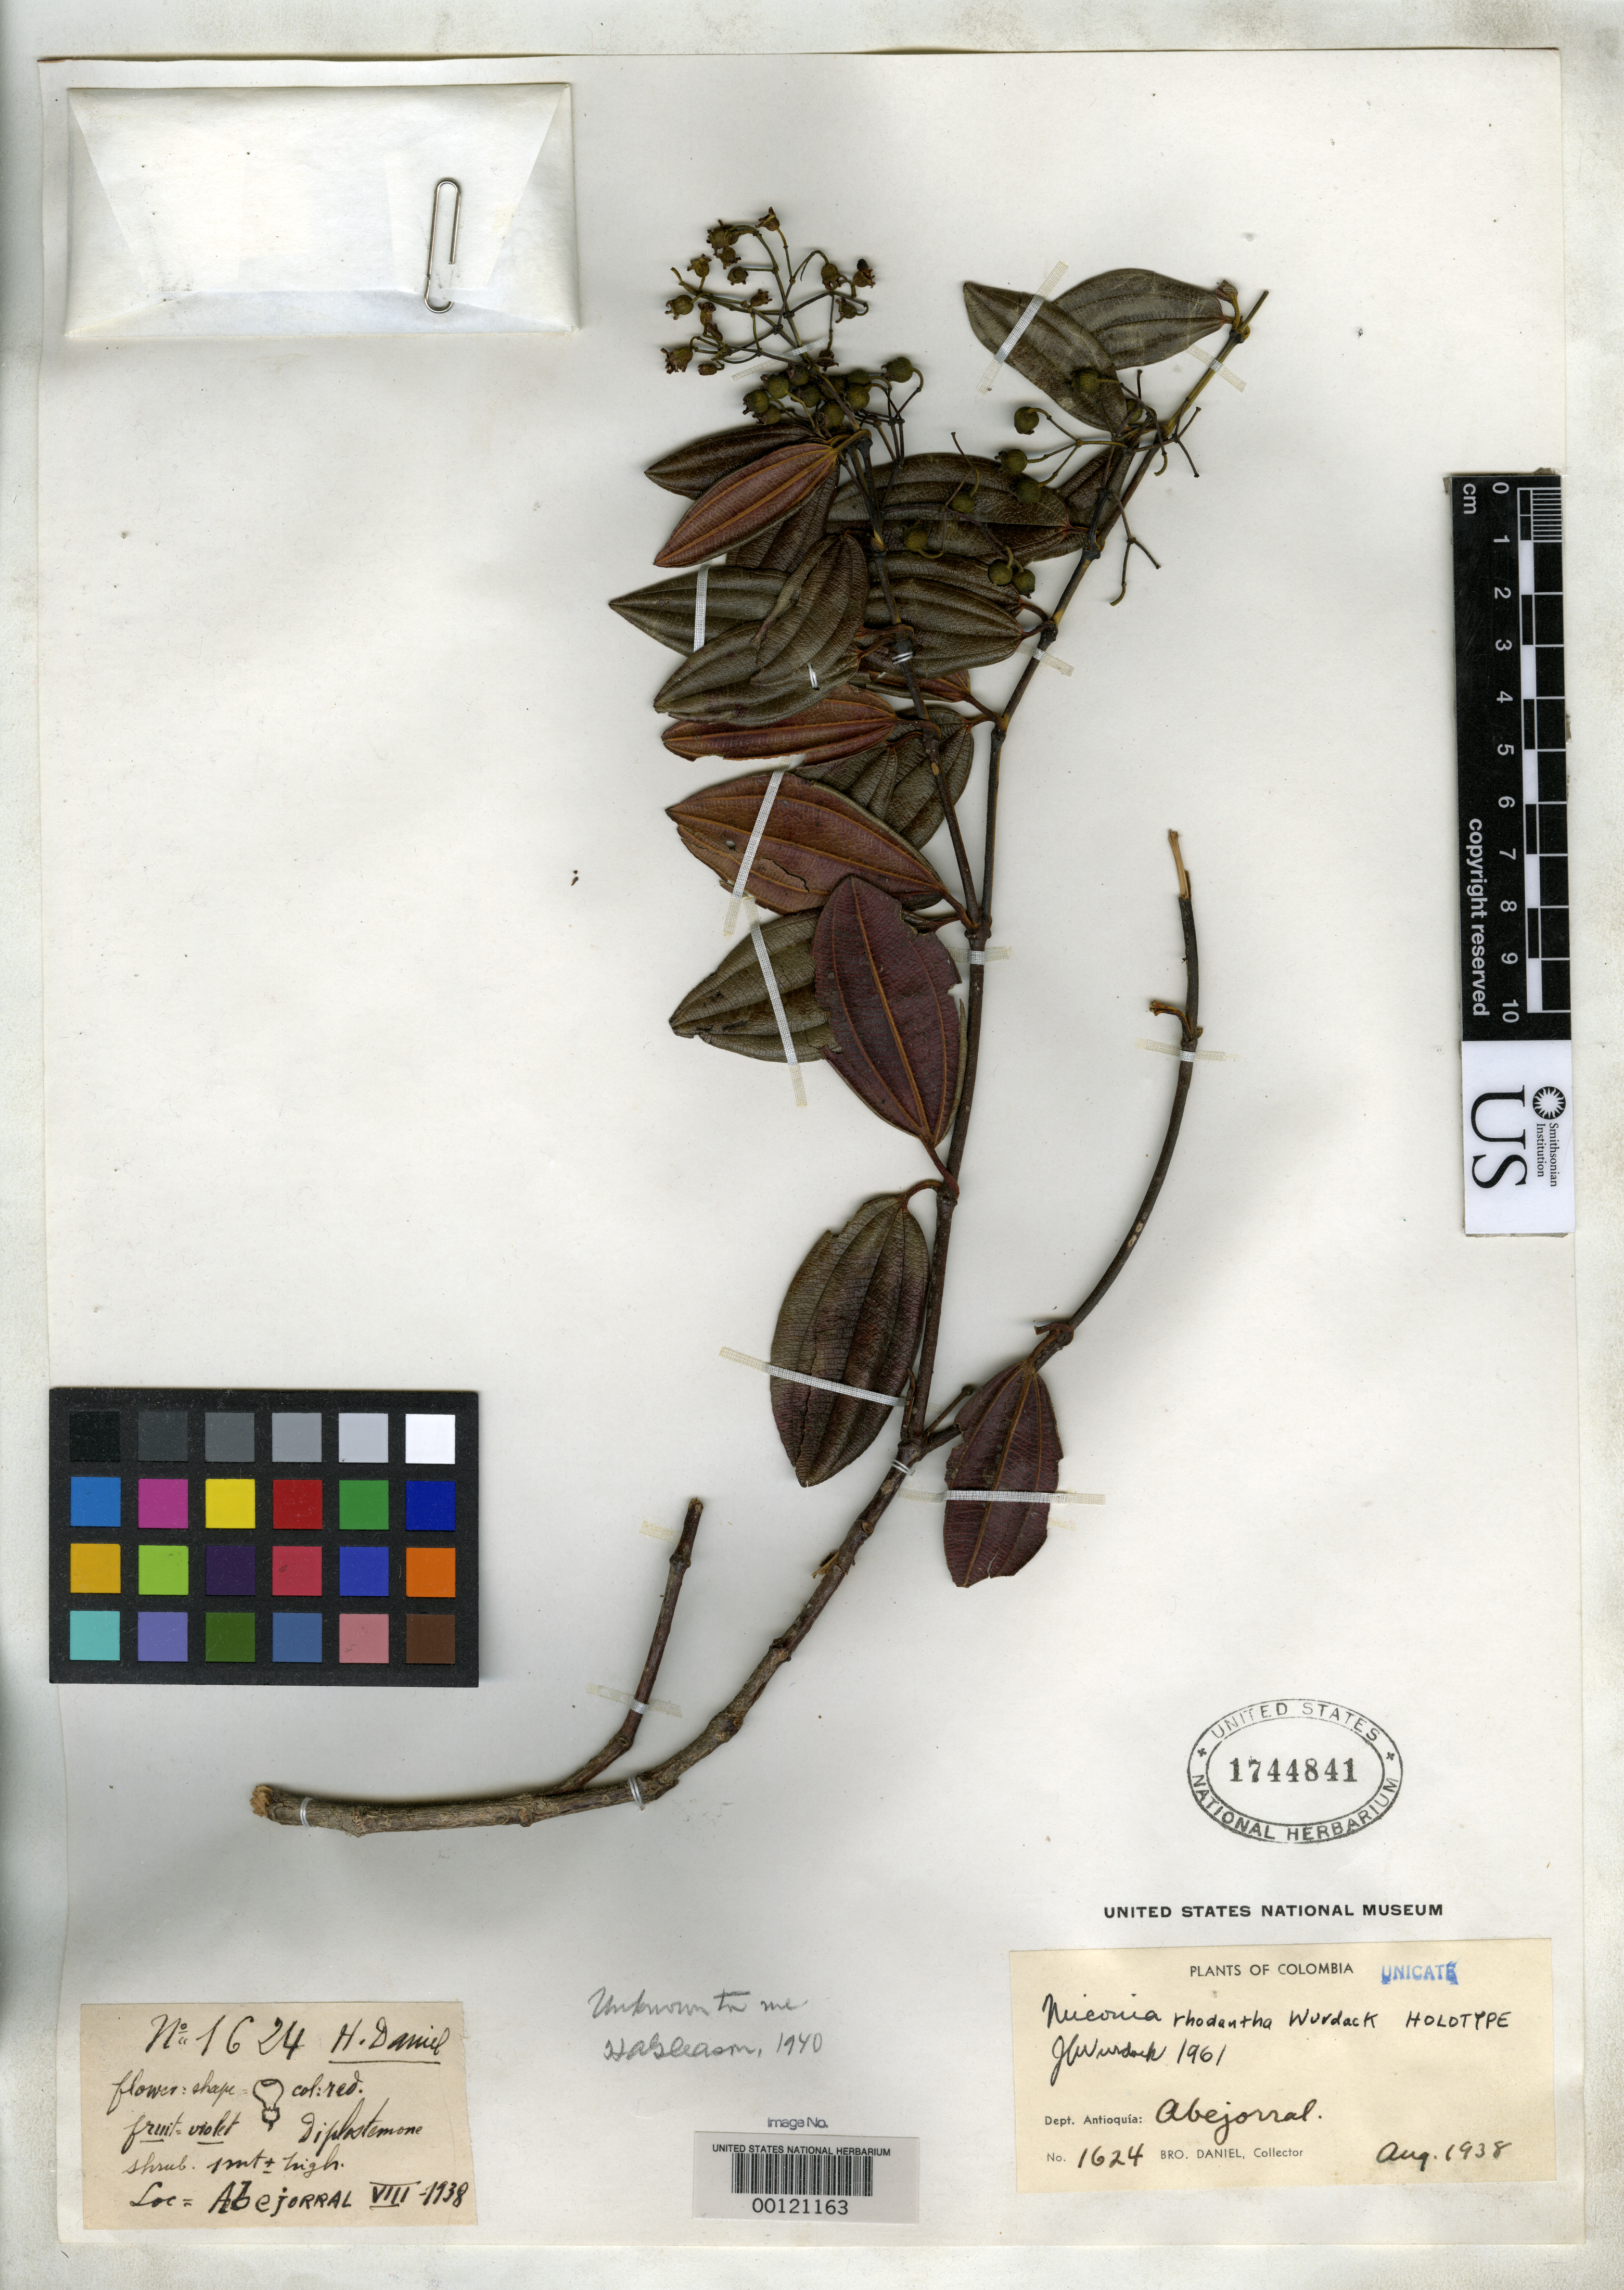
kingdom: Plantae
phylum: Tracheophyta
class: Magnoliopsida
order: Myrtales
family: Melastomataceae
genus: Miconia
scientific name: Miconia rhodantha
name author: Wurdack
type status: Holotype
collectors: Bro. Daniel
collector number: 1624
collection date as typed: Aug 1938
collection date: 1938-08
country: Colombia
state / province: Antioquia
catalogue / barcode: US 1744841